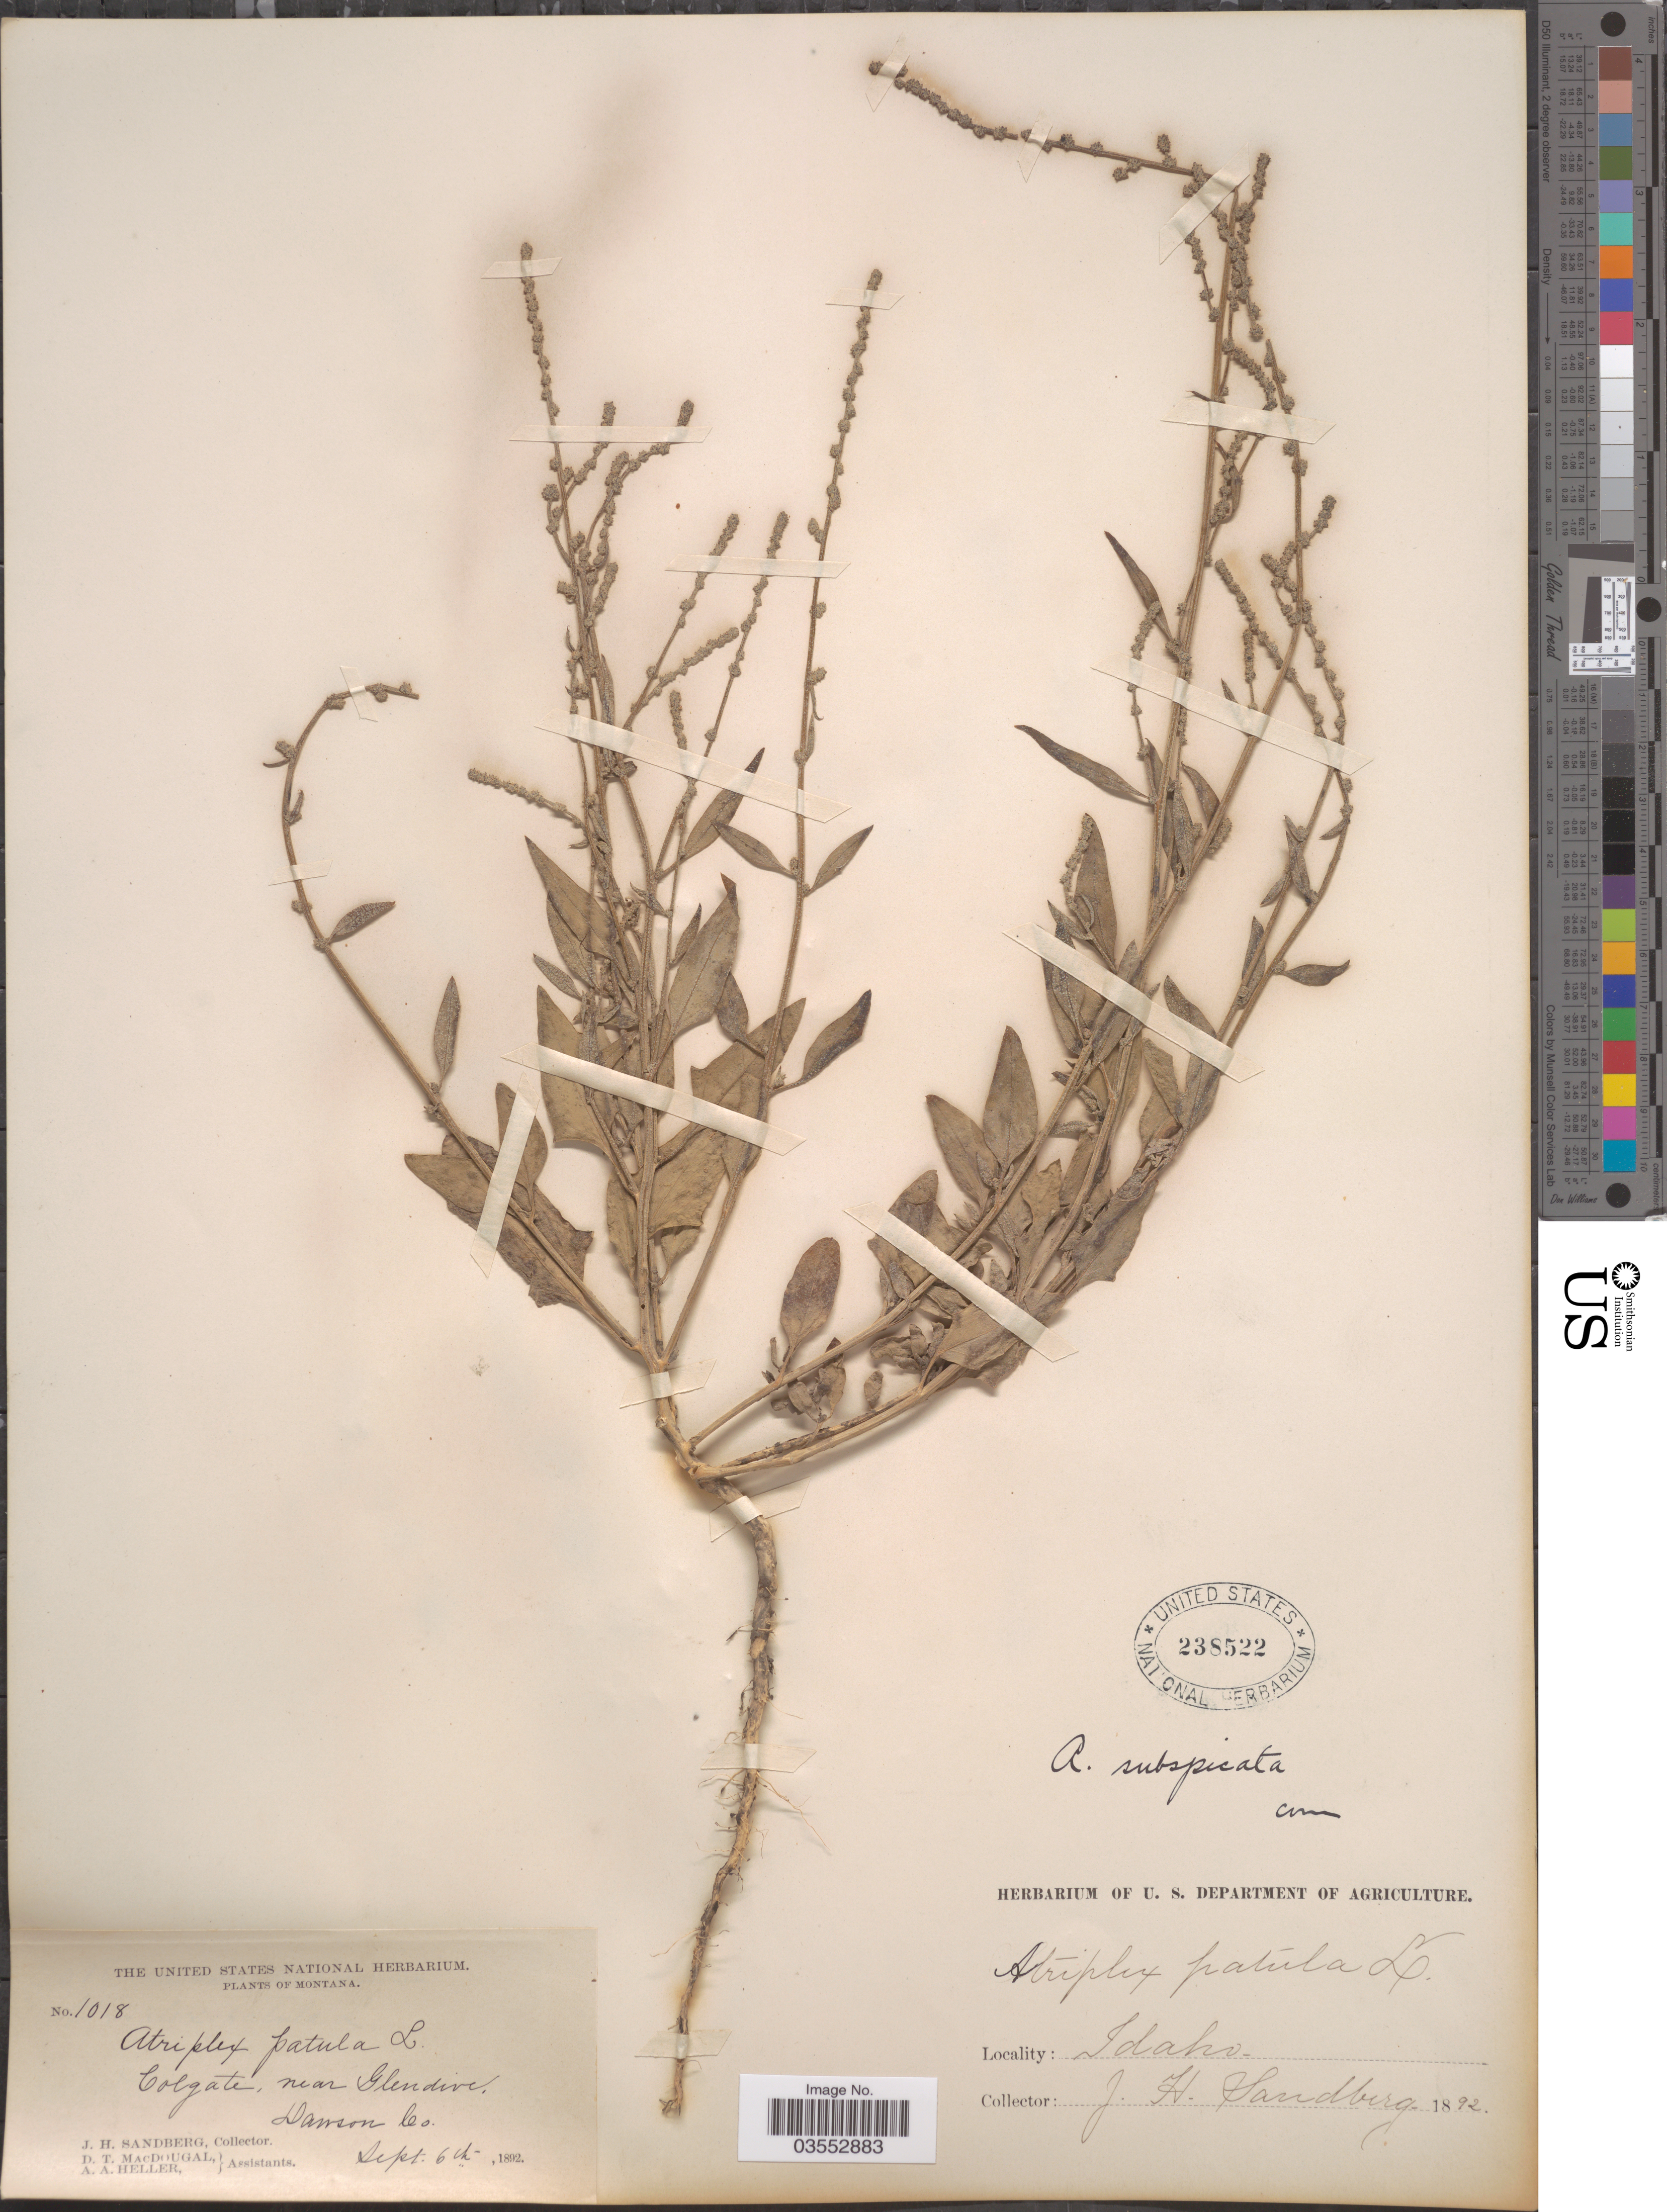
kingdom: Plantae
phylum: Tracheophyta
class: Magnoliopsida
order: Caryophyllales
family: Amaranthaceae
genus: Atriplex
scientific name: Atriplex subspicata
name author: (Nutt.) Rydb.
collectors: J. H. Sandberg, D. T. MacDougal & A. A. Heller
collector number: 1018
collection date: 1892-09-06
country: United States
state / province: Montana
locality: Colgate, near Glendive, Dawson Co.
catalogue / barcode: US 238522